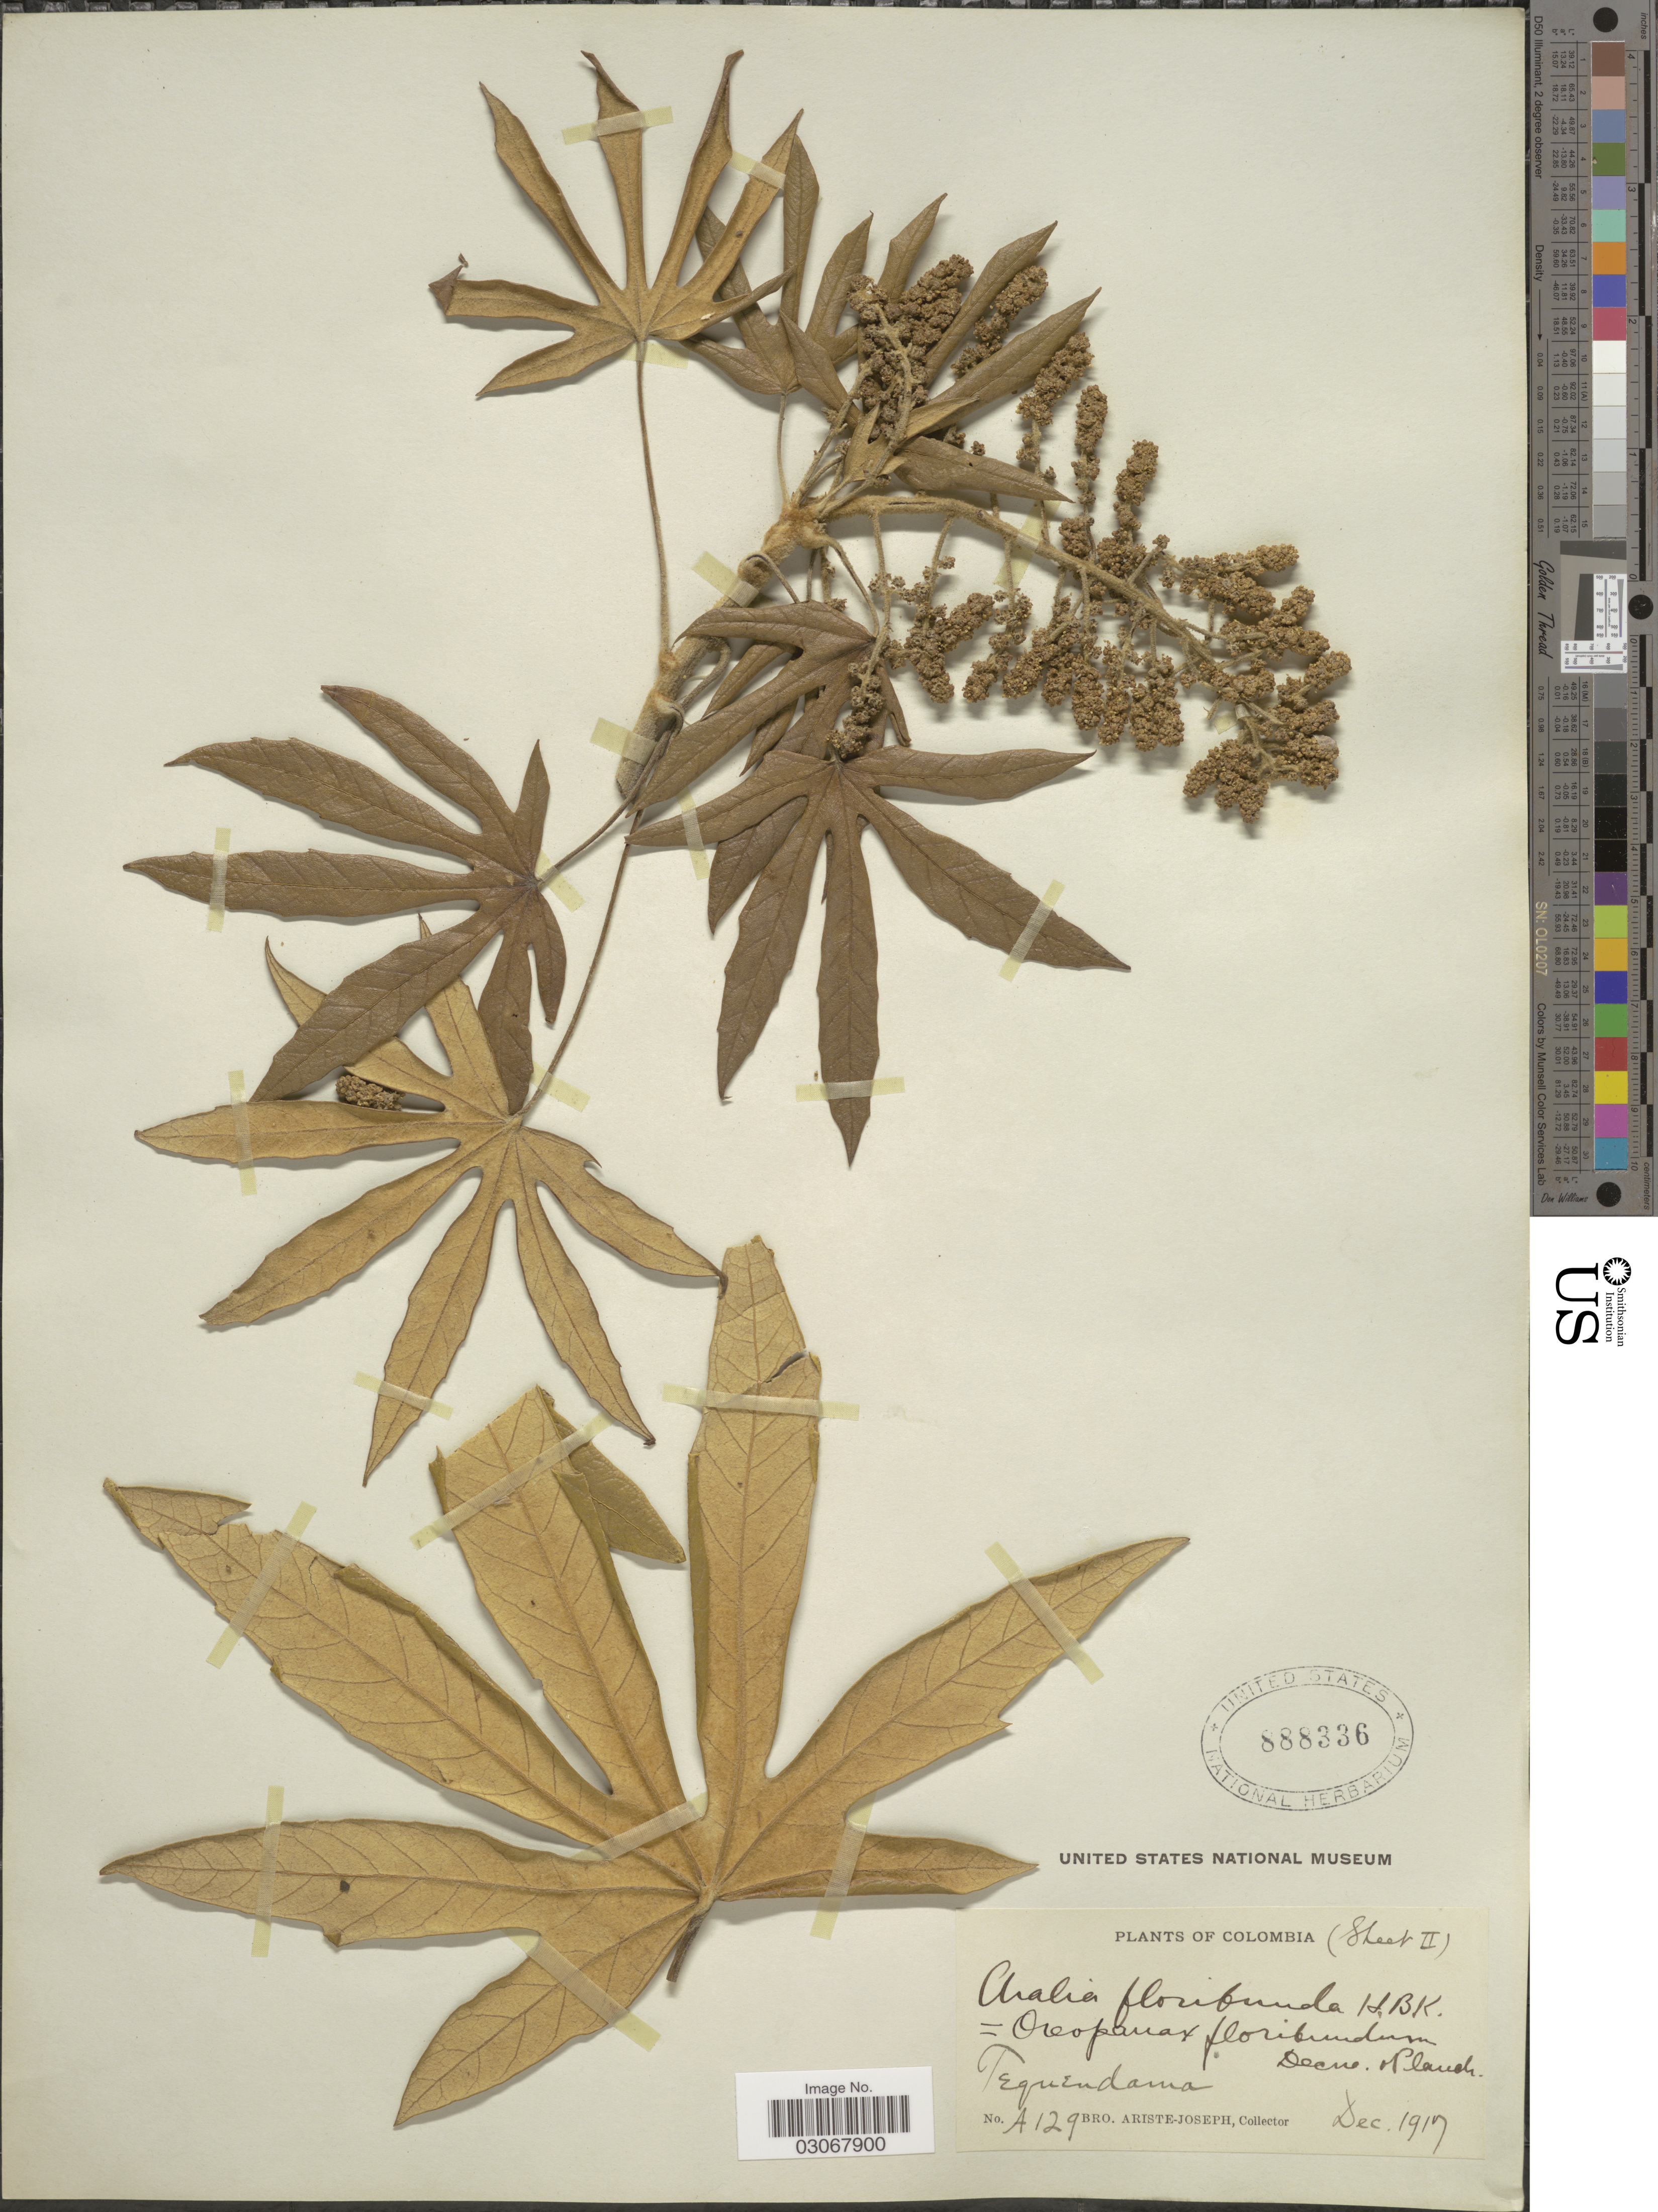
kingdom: Plantae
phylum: Tracheophyta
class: Magnoliopsida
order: Apiales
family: Araliaceae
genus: Oreopanax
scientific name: Oreopanax floribundus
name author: (Kunth) Decne. & Planch.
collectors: Bro. Ariste-Joseph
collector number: A129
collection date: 1917-12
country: Colombia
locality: Tequendama.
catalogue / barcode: US 888336